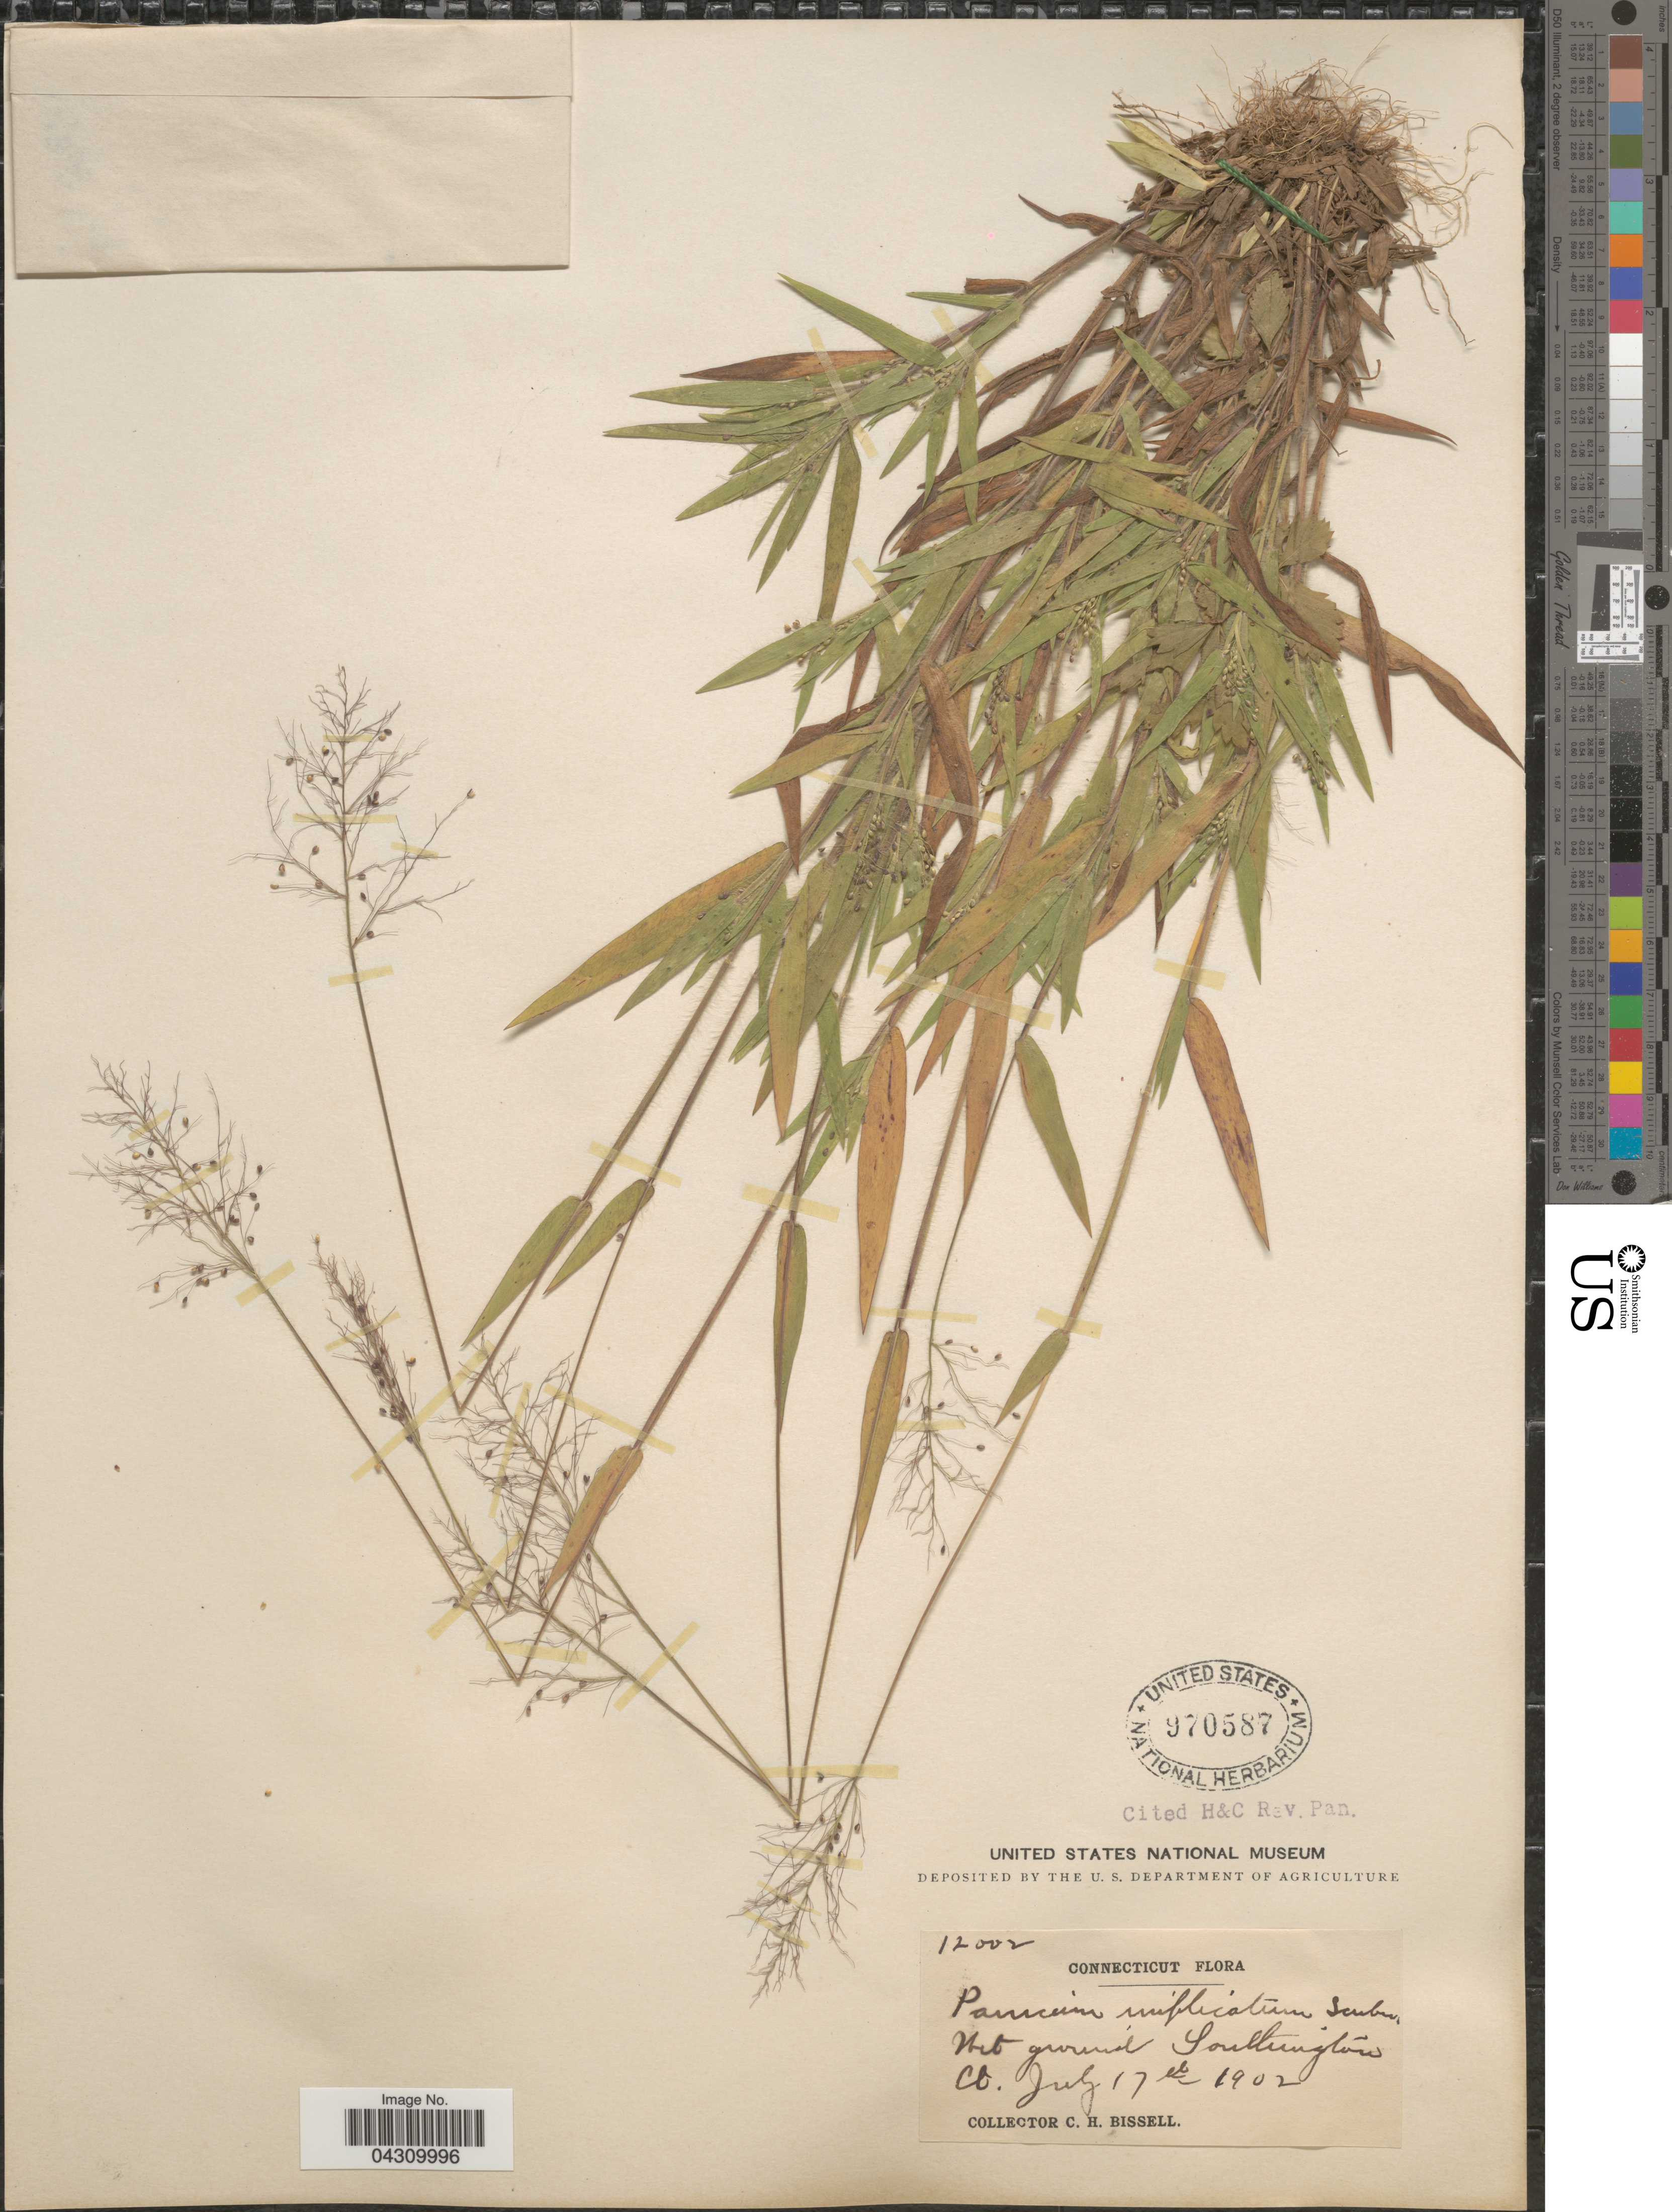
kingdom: Plantae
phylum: Tracheophyta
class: Liliopsida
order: Poales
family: Poaceae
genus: Dichanthelium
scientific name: Dichanthelium acuminatum var. acuminatum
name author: (Sw.) Gould & C.A. Clark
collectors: C. Bissell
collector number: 12002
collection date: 1902-07-17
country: United States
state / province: Connecticut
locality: Southington.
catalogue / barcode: US 970587